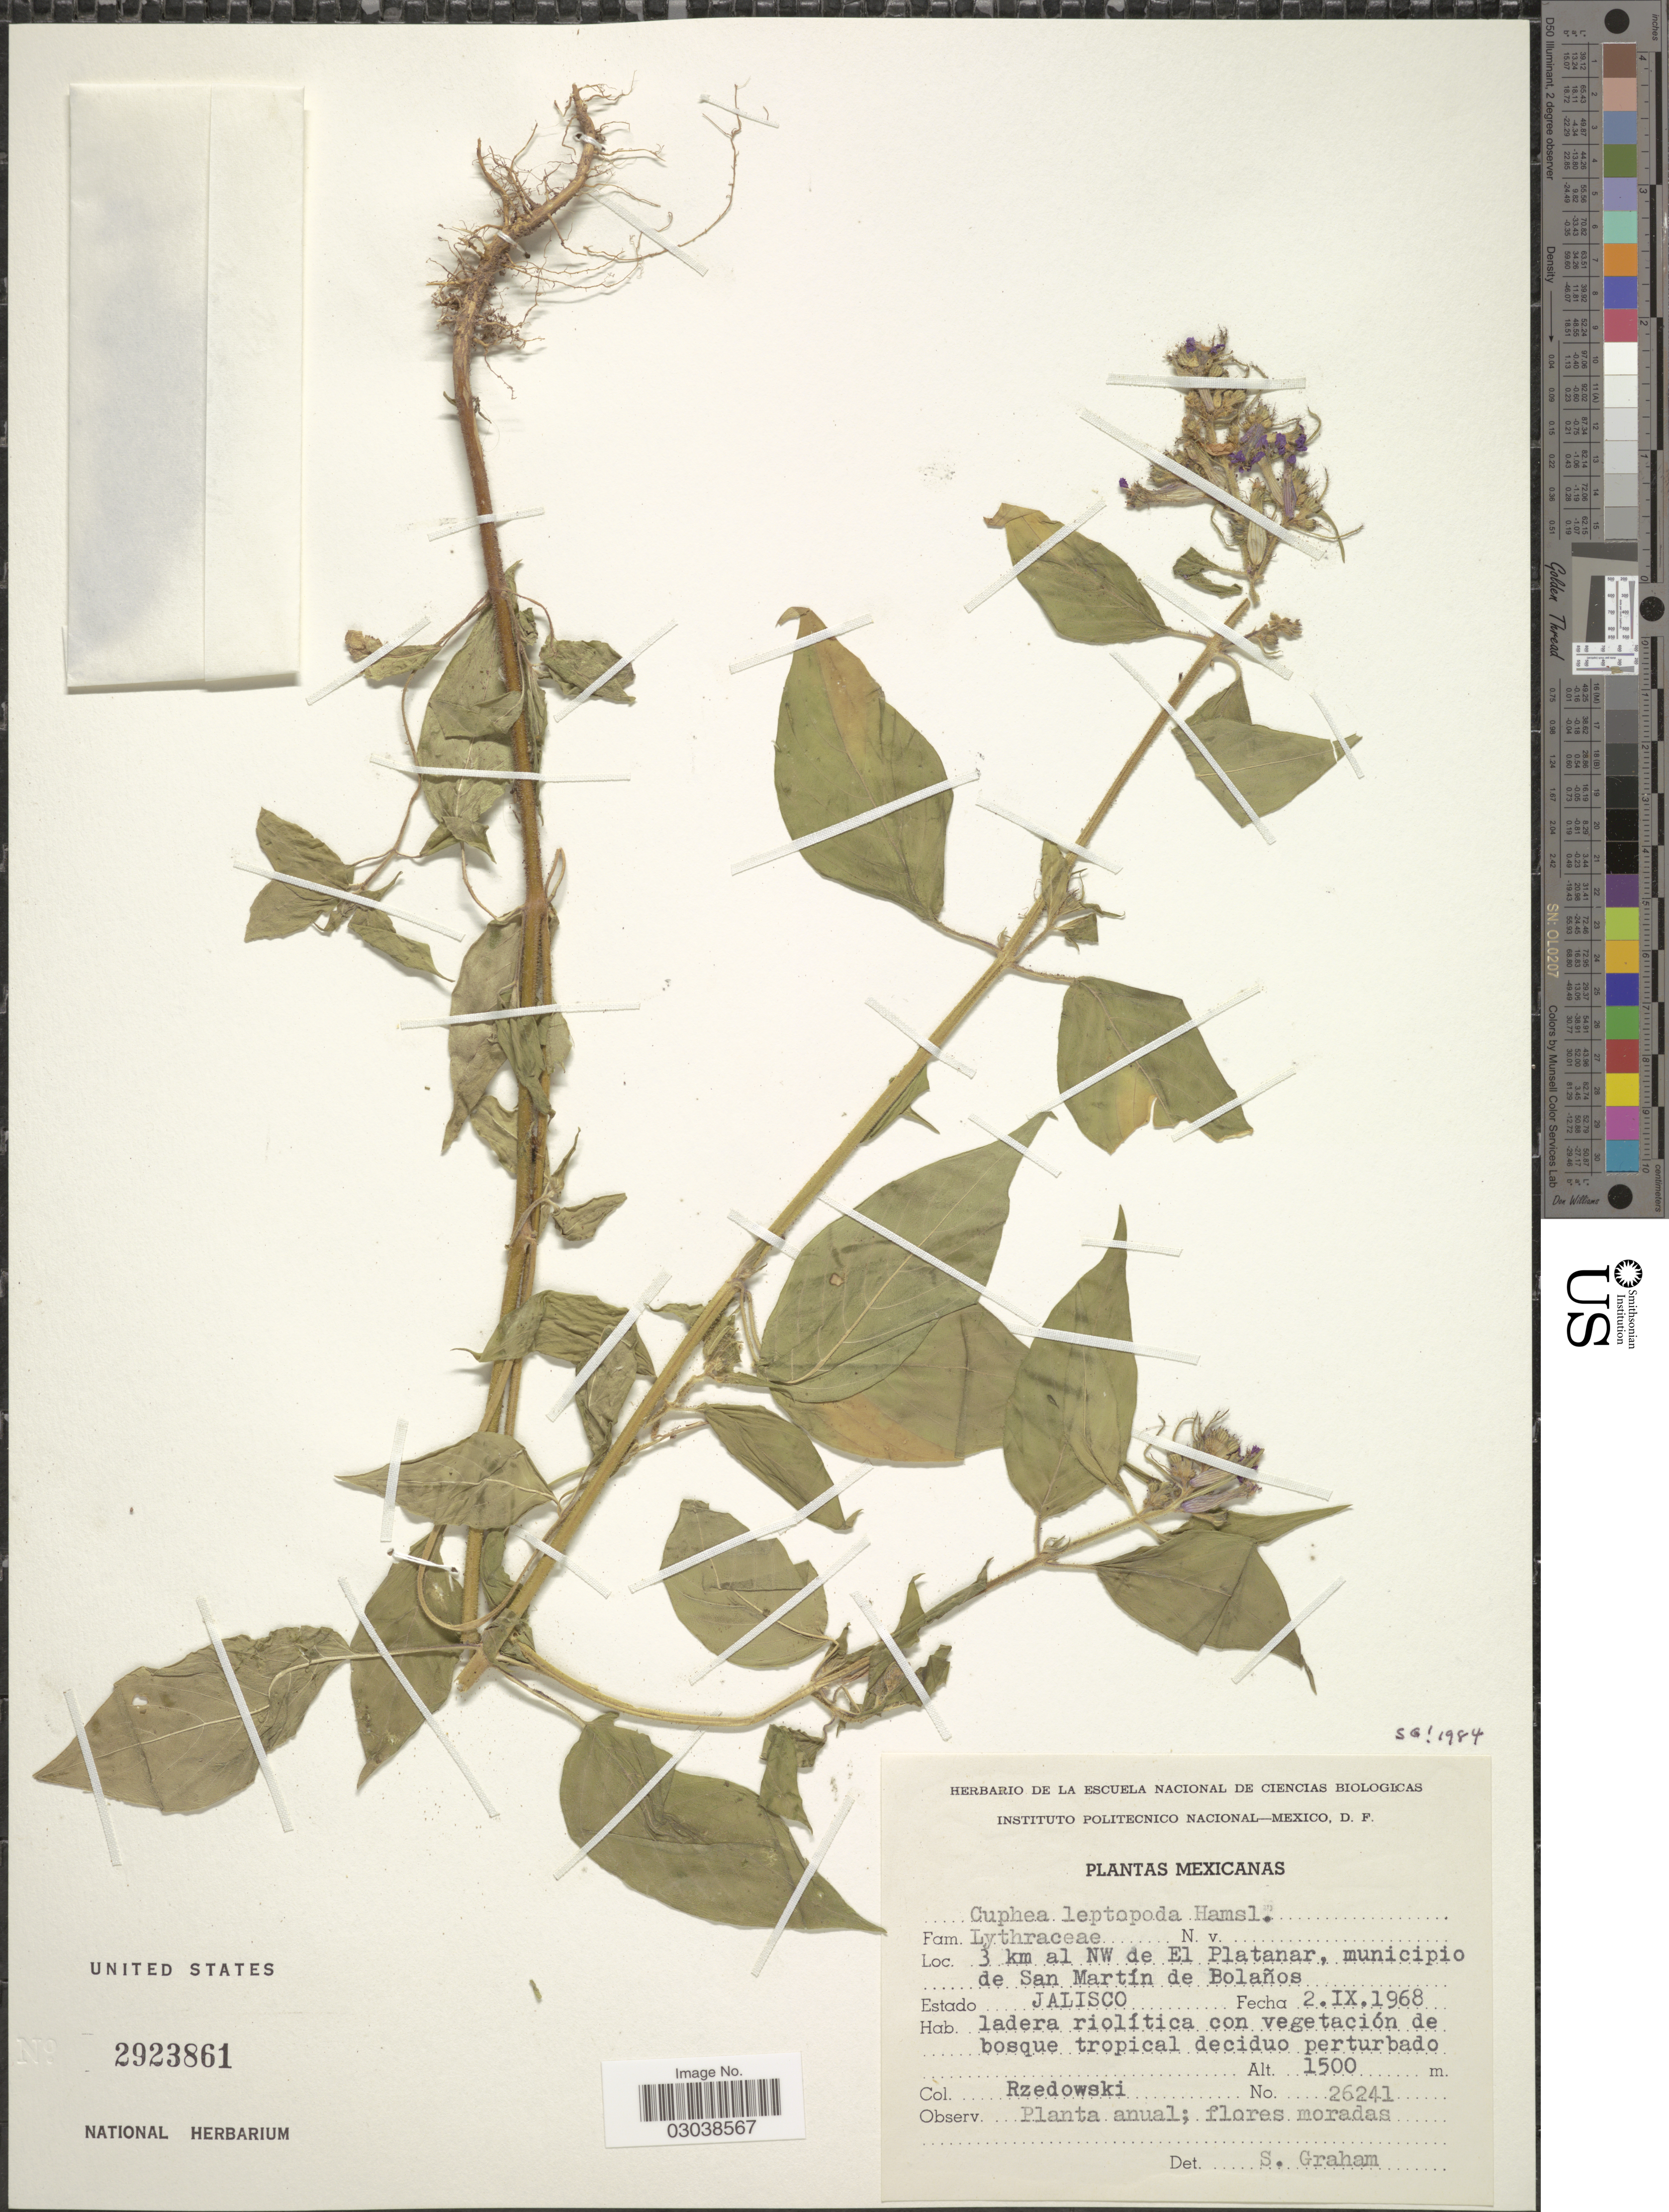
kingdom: Plantae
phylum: Tracheophyta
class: Magnoliopsida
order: Myrtales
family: Lythraceae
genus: Cuphea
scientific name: Cuphea leptopoda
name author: Hemsl.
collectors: Rzedowski, --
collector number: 26241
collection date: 1968-09-02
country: Mexico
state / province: Jalisco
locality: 3 km al NW de El Platanar, municipio de San Martín de Bolaños.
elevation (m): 1500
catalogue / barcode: US 2923861